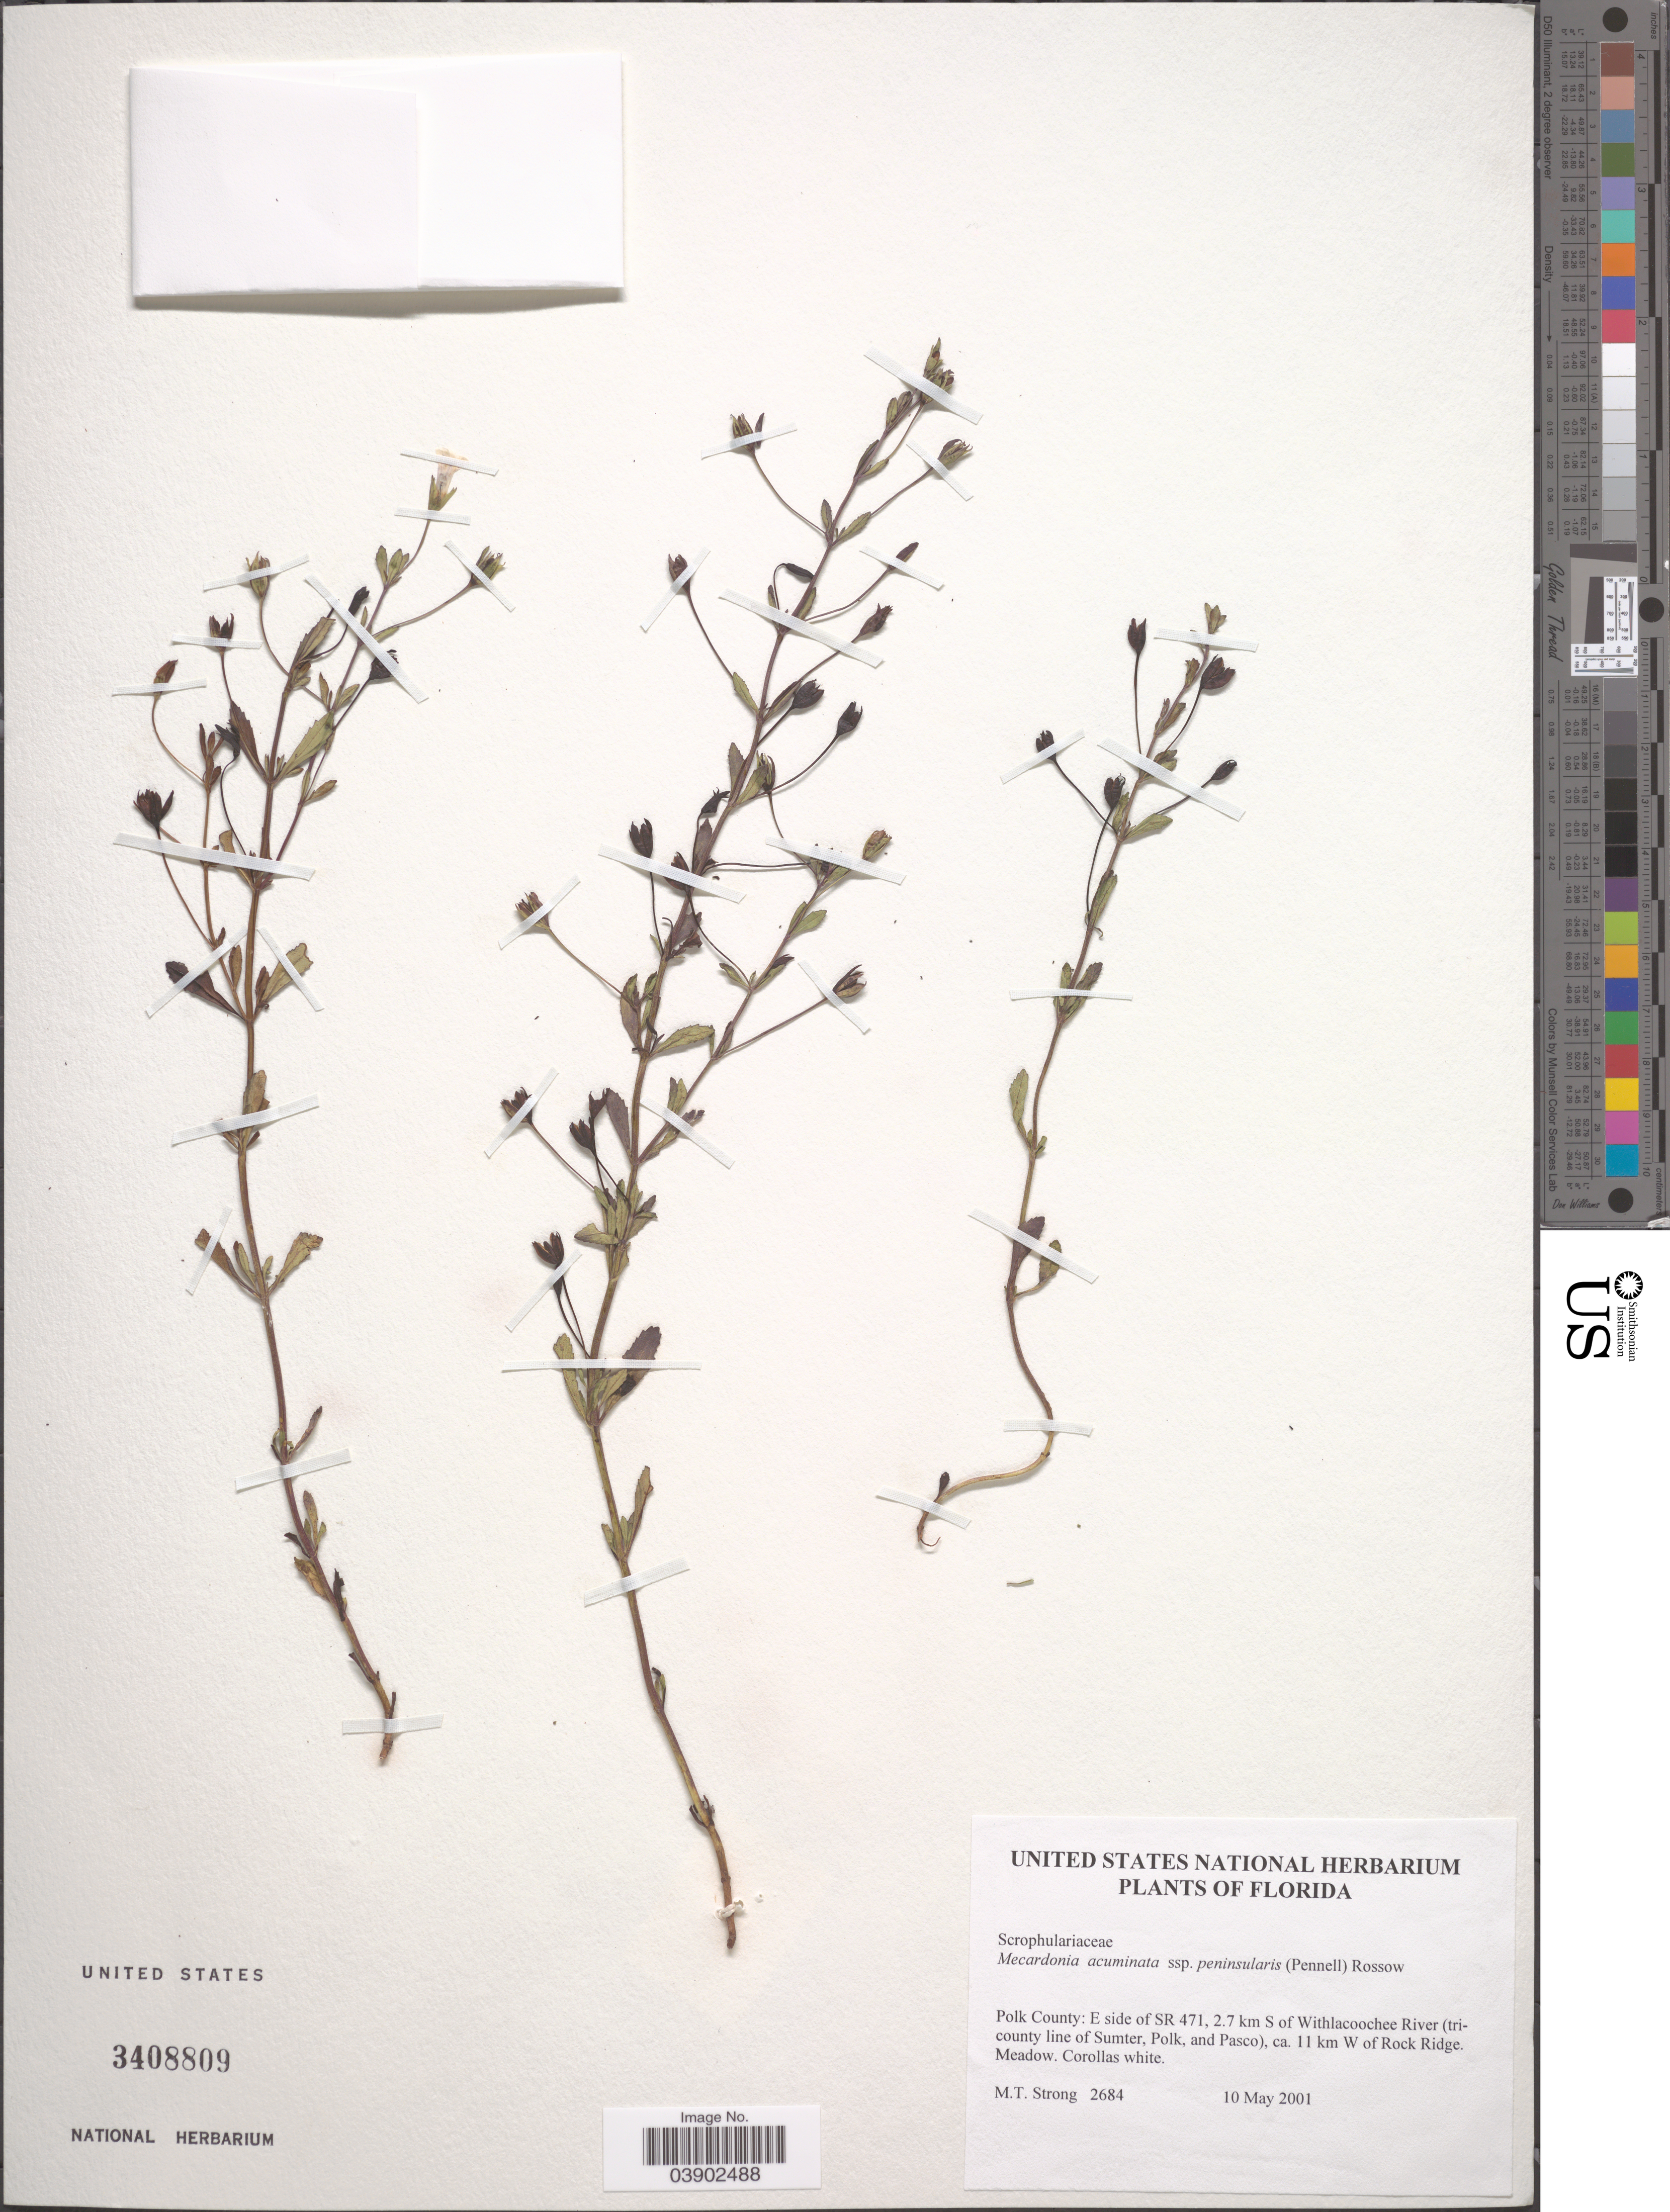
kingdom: Plantae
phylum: Tracheophyta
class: Magnoliopsida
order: Lamiales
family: Plantaginaceae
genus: Mecardonia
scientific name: Mecardonia acuminata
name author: (Walter) Small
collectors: M. T. Strong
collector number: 2684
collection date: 2001-05-10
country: United States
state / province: Florida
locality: Polk County: E side of SR 471, 2.7 km S of Withlacochee River (tri-county line of Sumter, Pol, and Pasco), ca. 11 km W of Rock Ridge.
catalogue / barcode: US 3408809